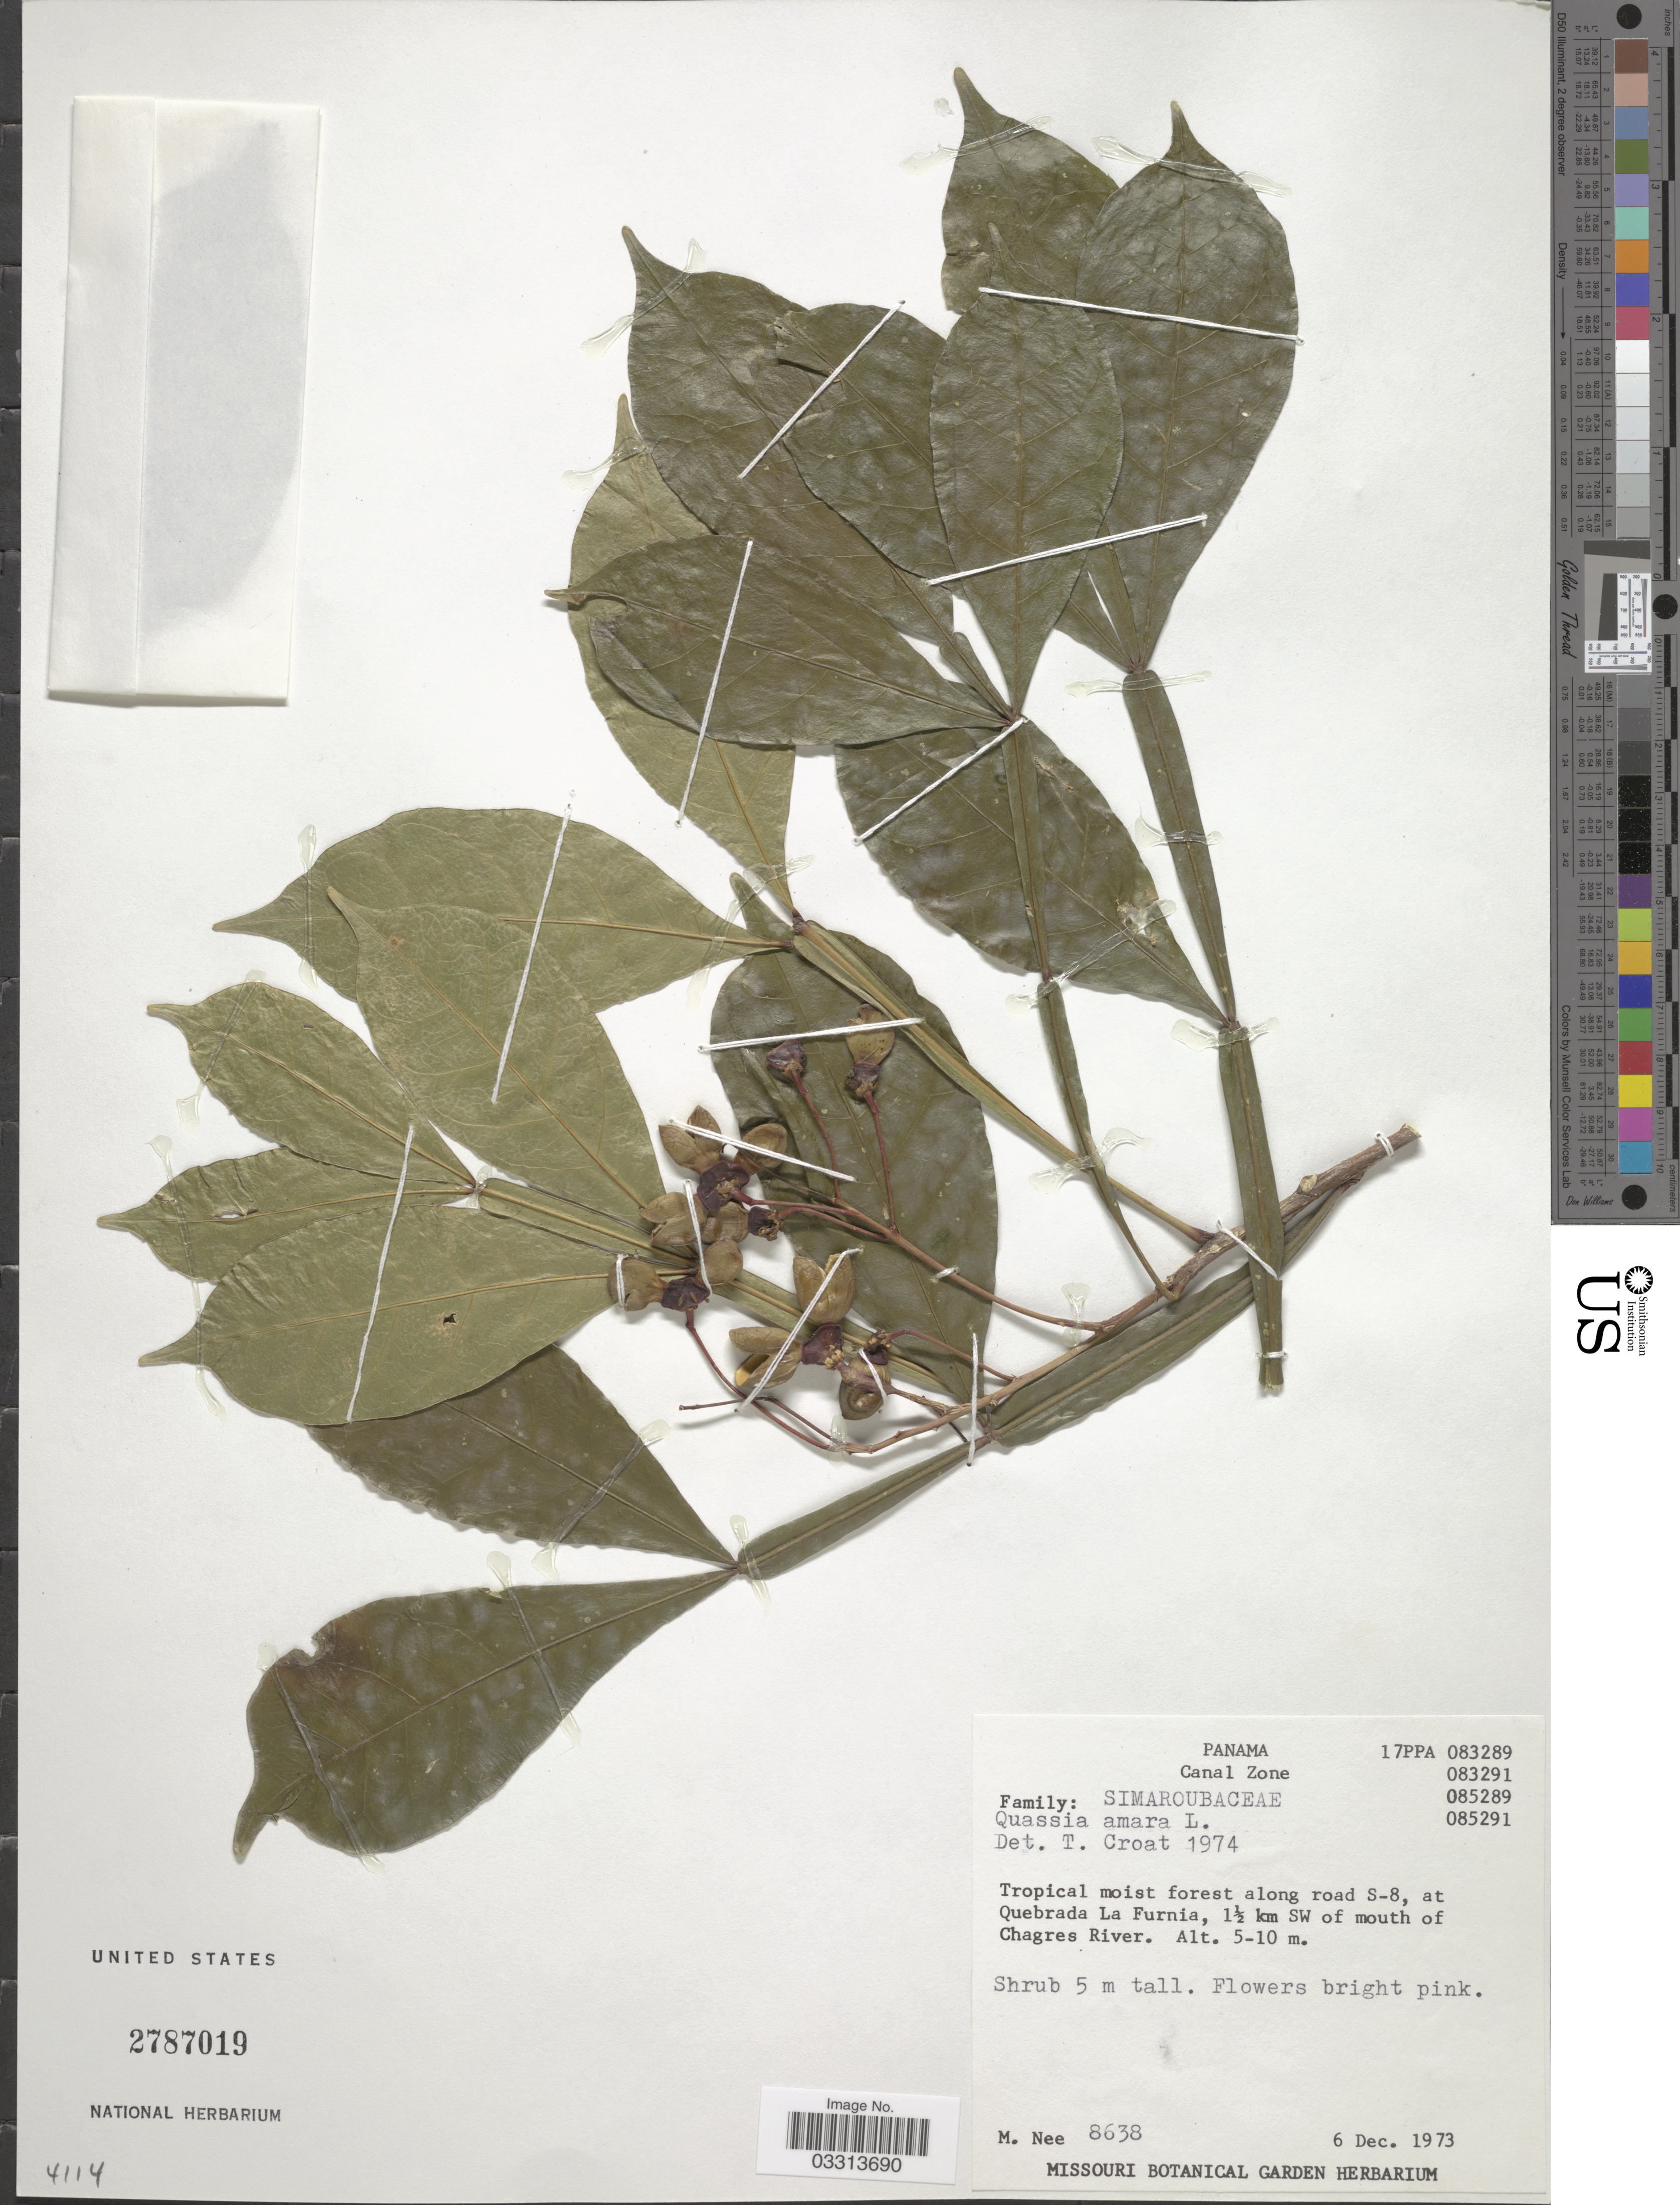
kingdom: Plantae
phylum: Tracheophyta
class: Magnoliopsida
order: Sapindales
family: Simaroubaceae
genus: Quassia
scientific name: Quassia amara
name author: L.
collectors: M. Nee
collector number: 8638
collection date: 1973-12-06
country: Panama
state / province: Colón / Panamá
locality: Canal Zone, Tropical moist forest along road S-8, at Quebrada La Furnia, 1½ km SW of mouth of Chagres River.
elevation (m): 5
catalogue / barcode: US 2787019